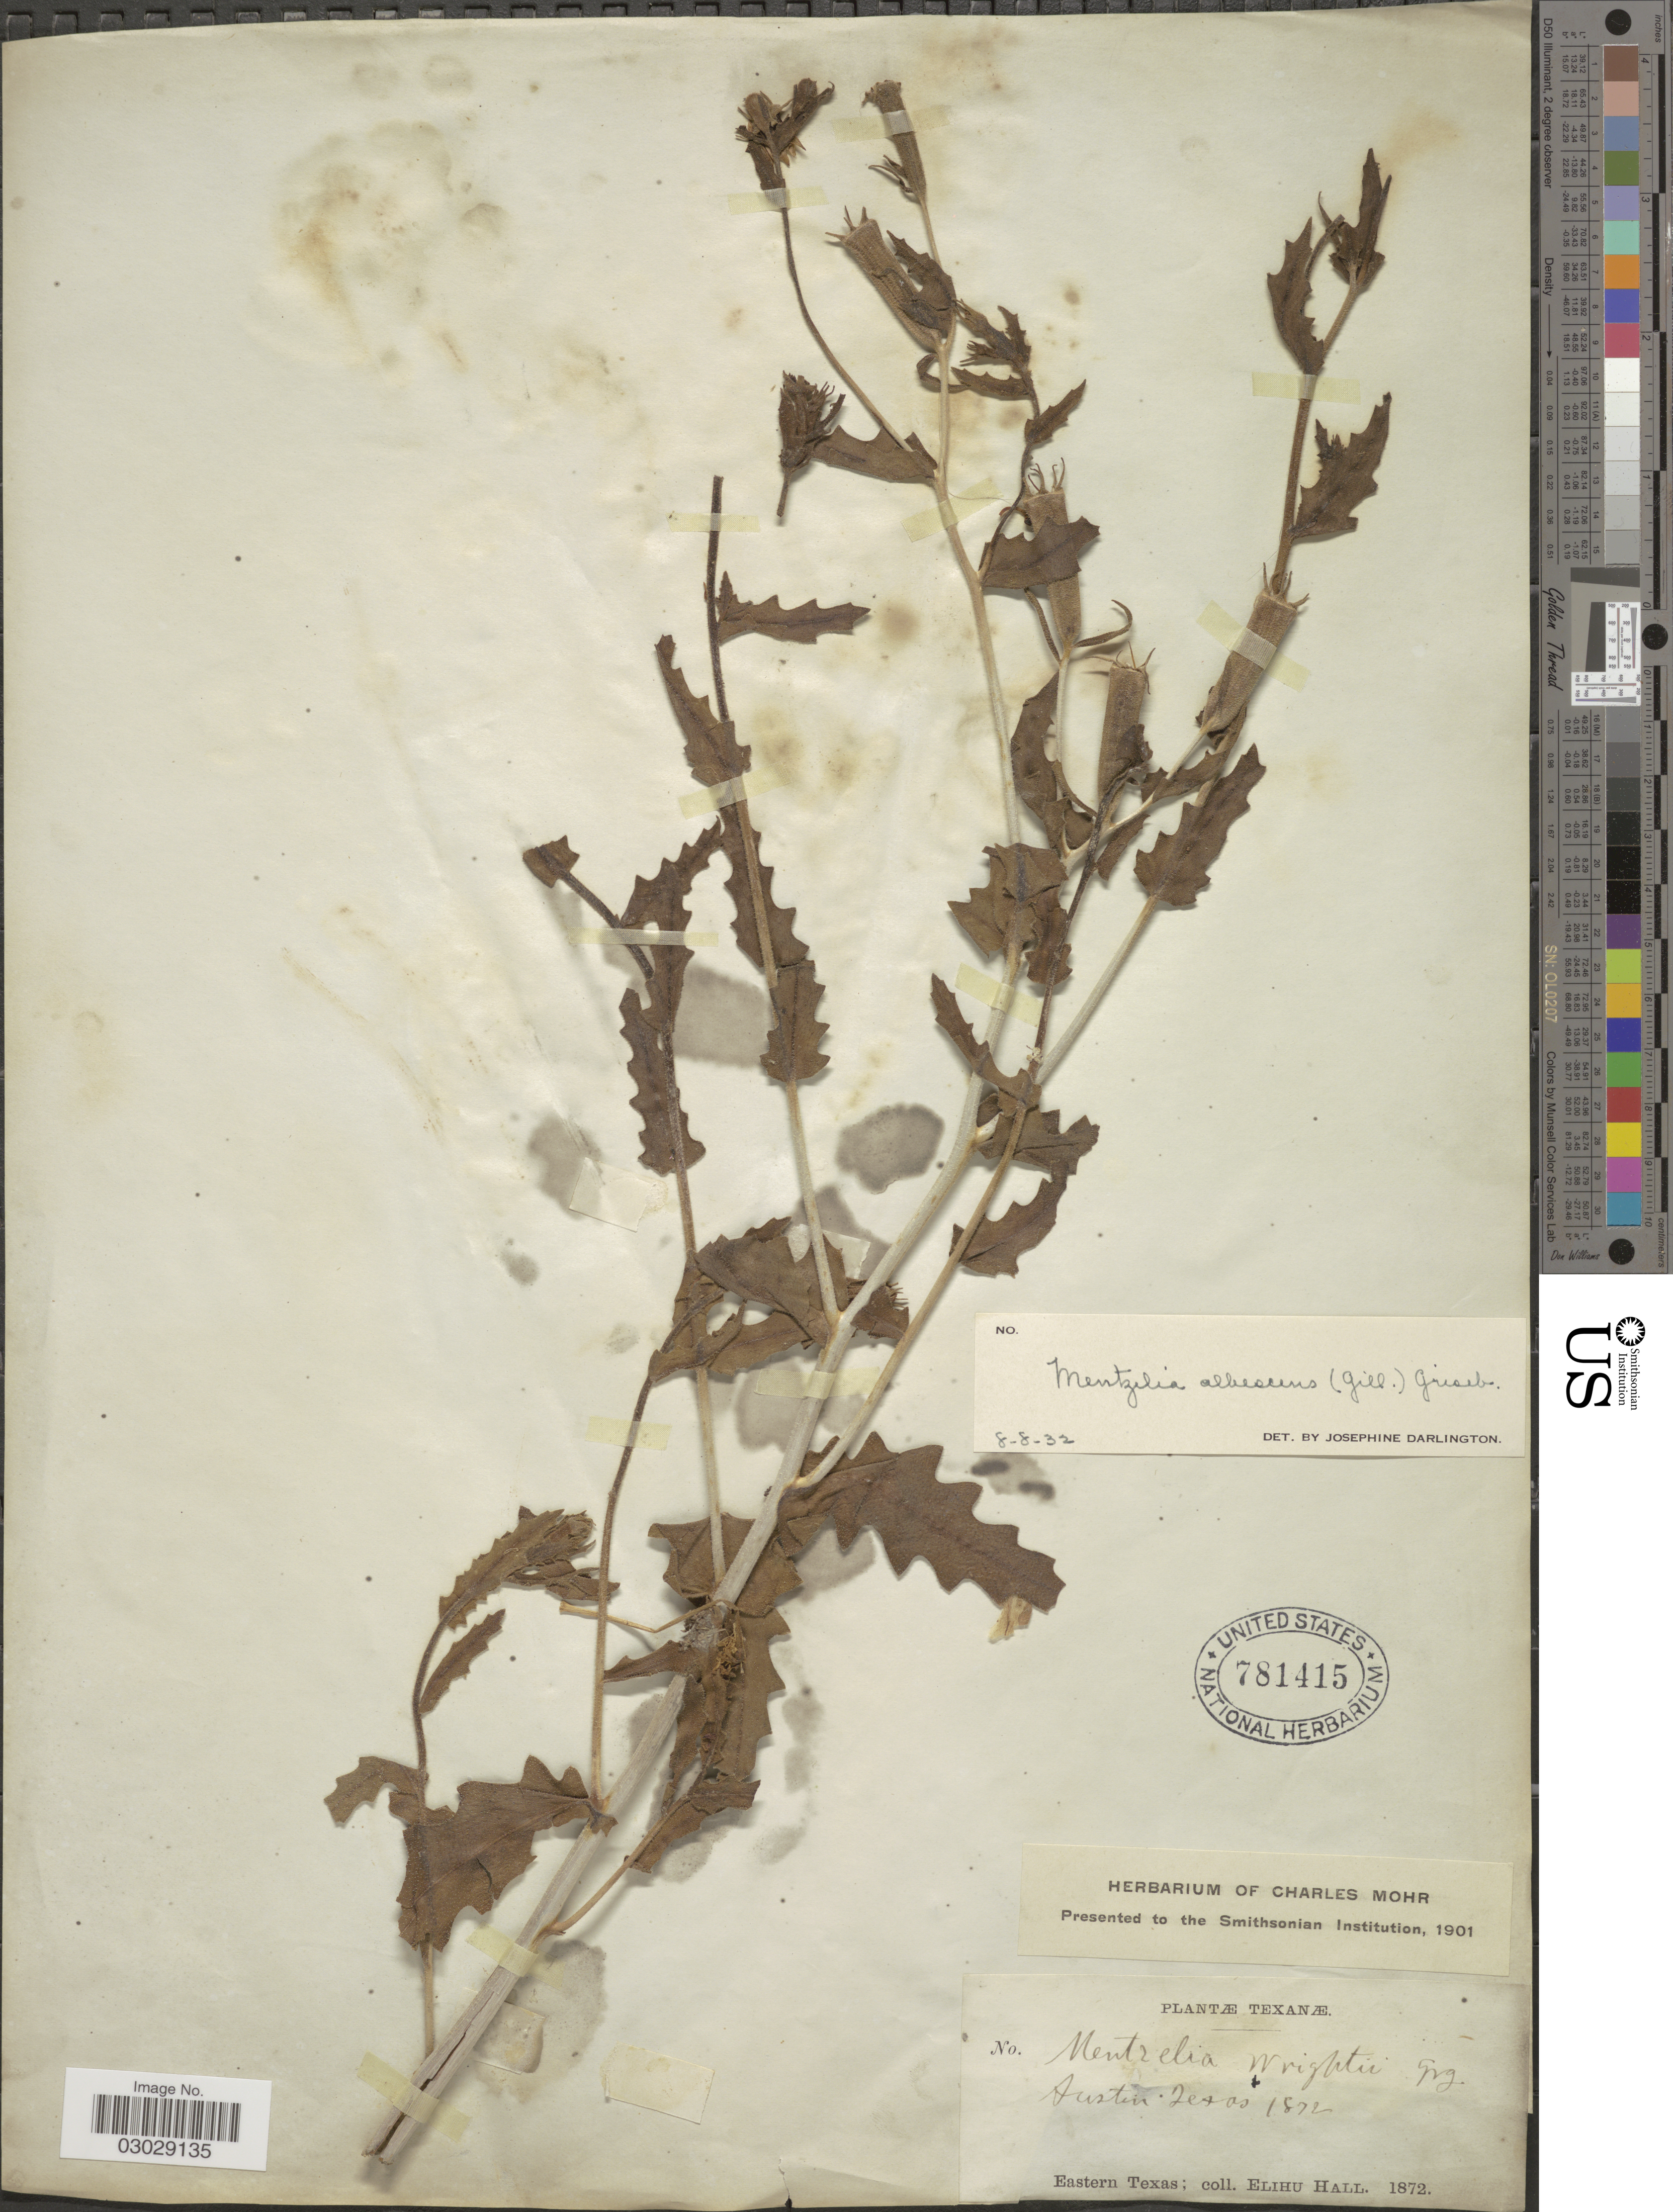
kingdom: Plantae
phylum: Tracheophyta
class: Magnoliopsida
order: Cornales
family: Loasaceae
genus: Mentzelia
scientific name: Mentzelia albescens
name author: (Gillies ex Arn.) Griseb.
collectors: E. Hall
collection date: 1872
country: United States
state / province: Texas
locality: Eastern Texas.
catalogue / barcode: US 781415